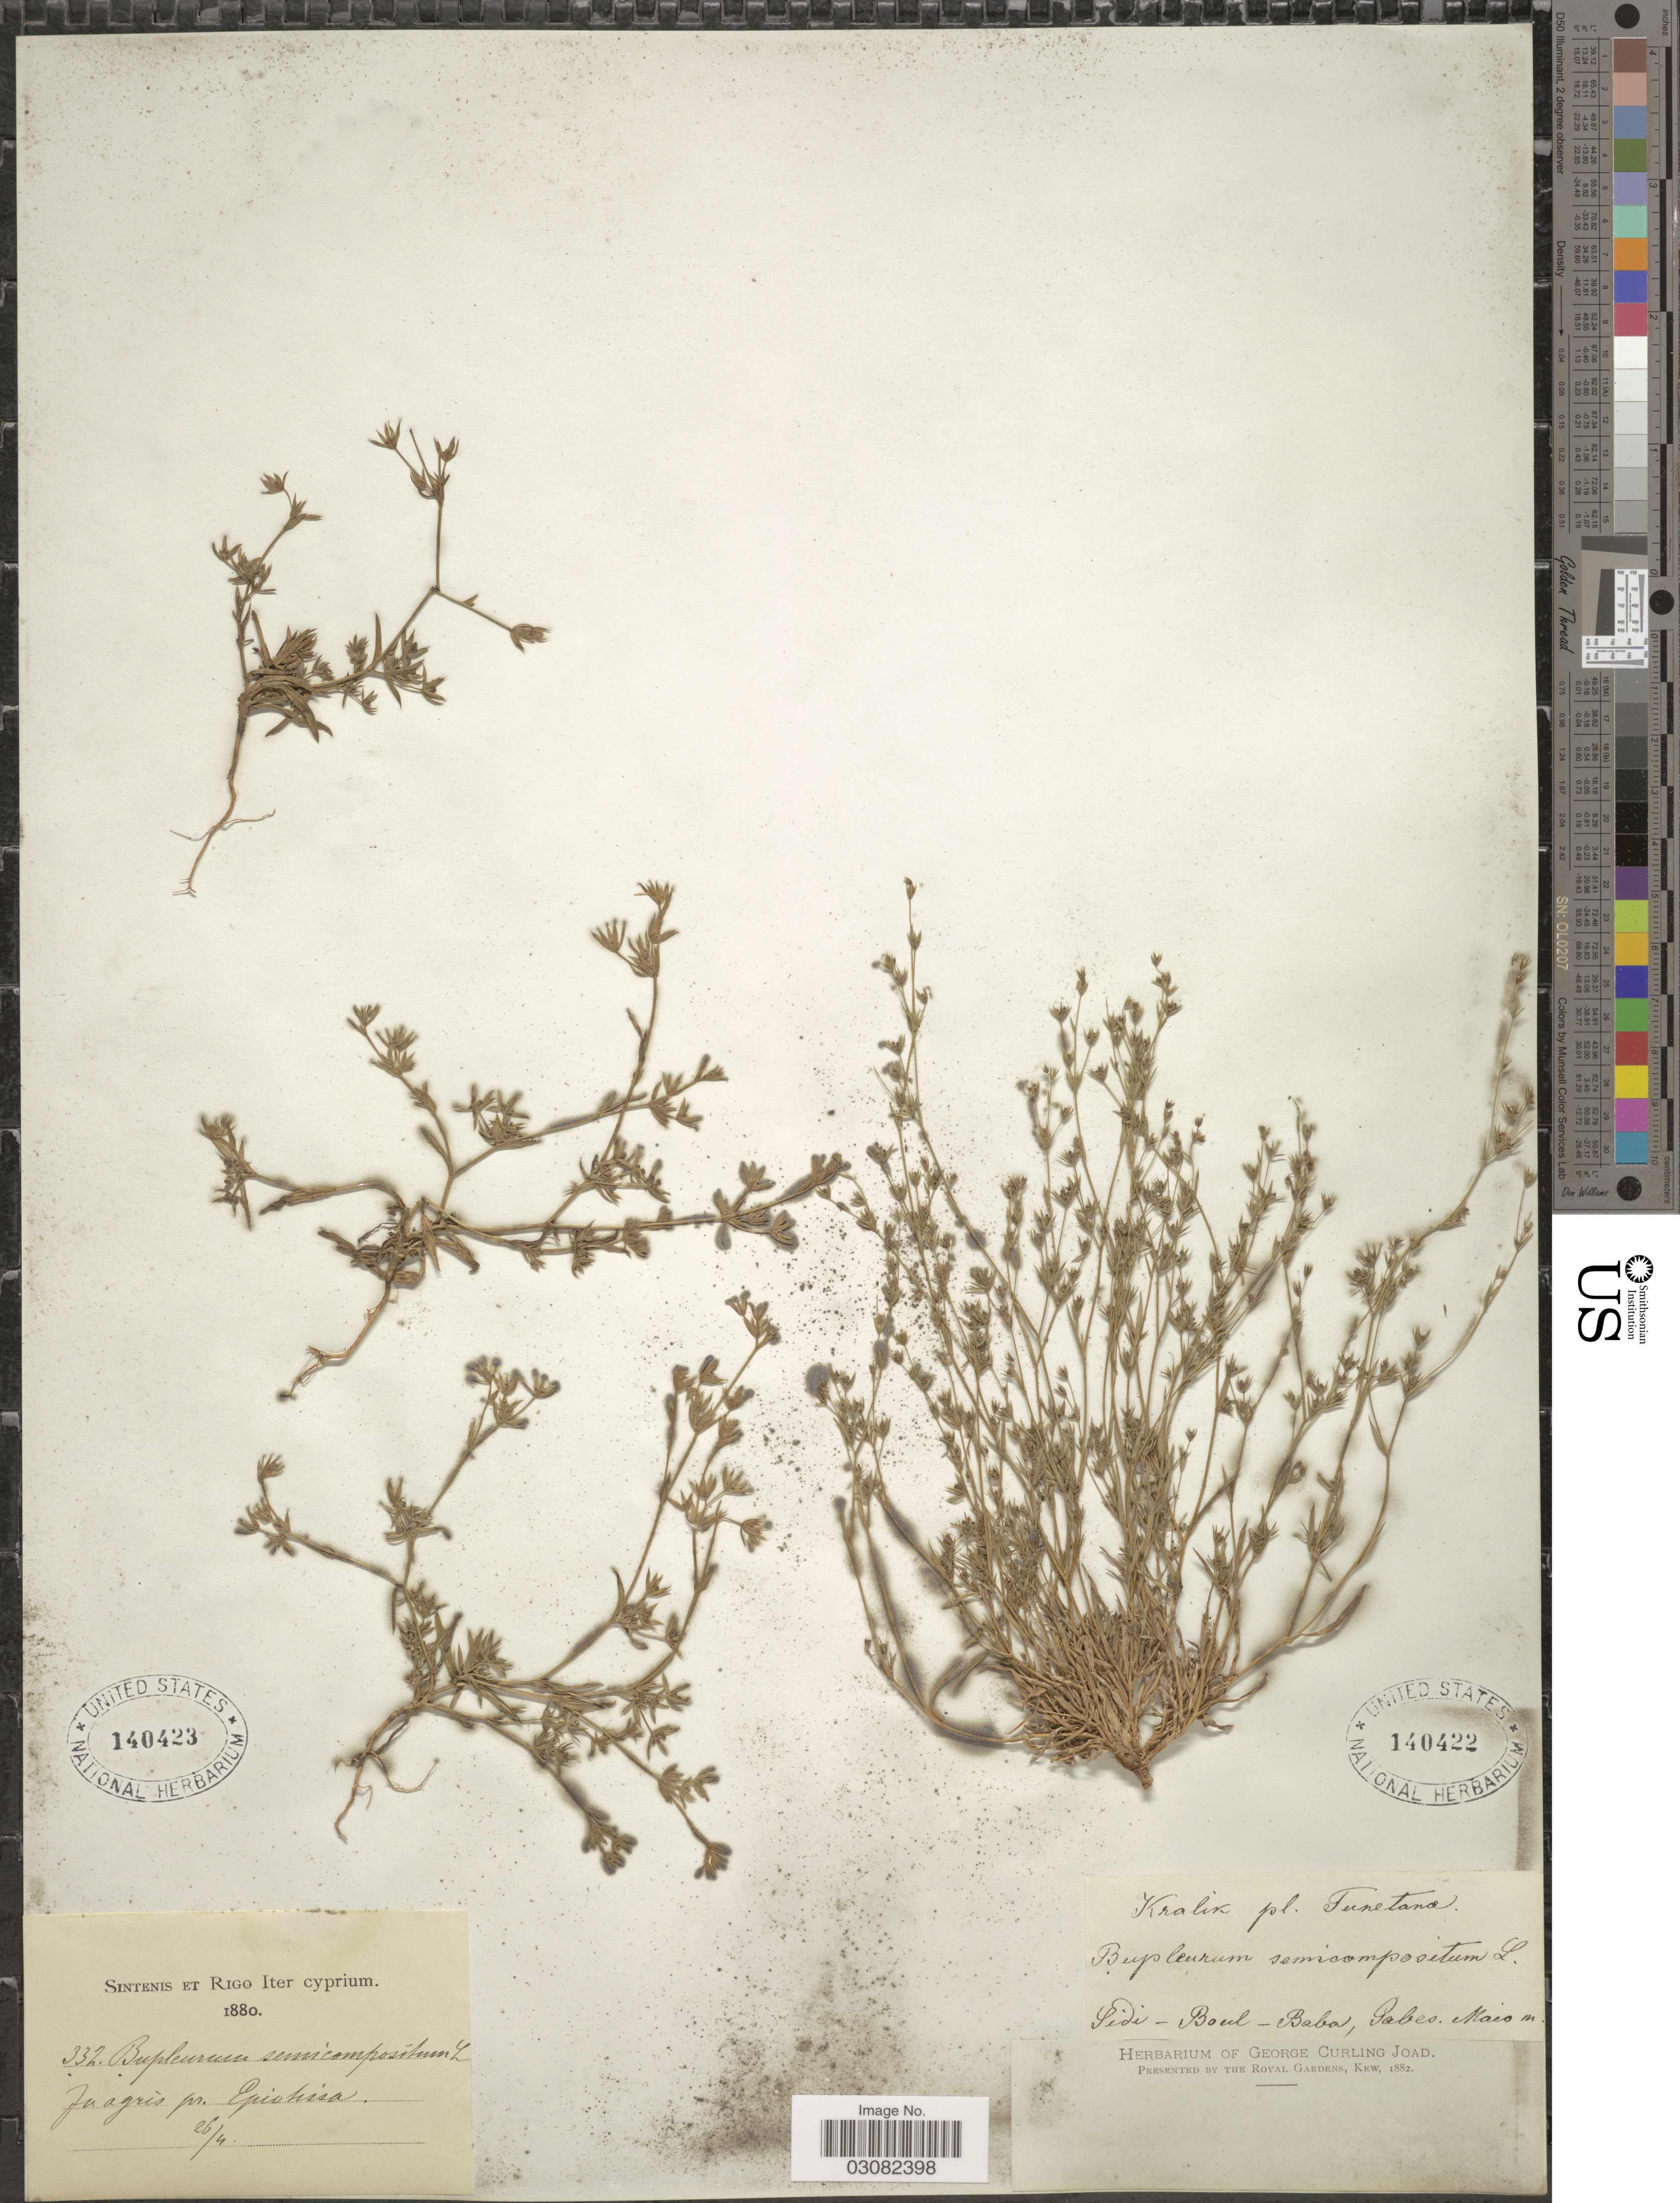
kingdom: Plantae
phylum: Tracheophyta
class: Magnoliopsida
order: Apiales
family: Apiaceae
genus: Bupleurum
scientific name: Bupleurum semicompositum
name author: L.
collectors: Kralik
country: Tunisia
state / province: Gabès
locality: Tunetana. Sidi- Boul- Baba, Gabes.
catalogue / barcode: US 140422